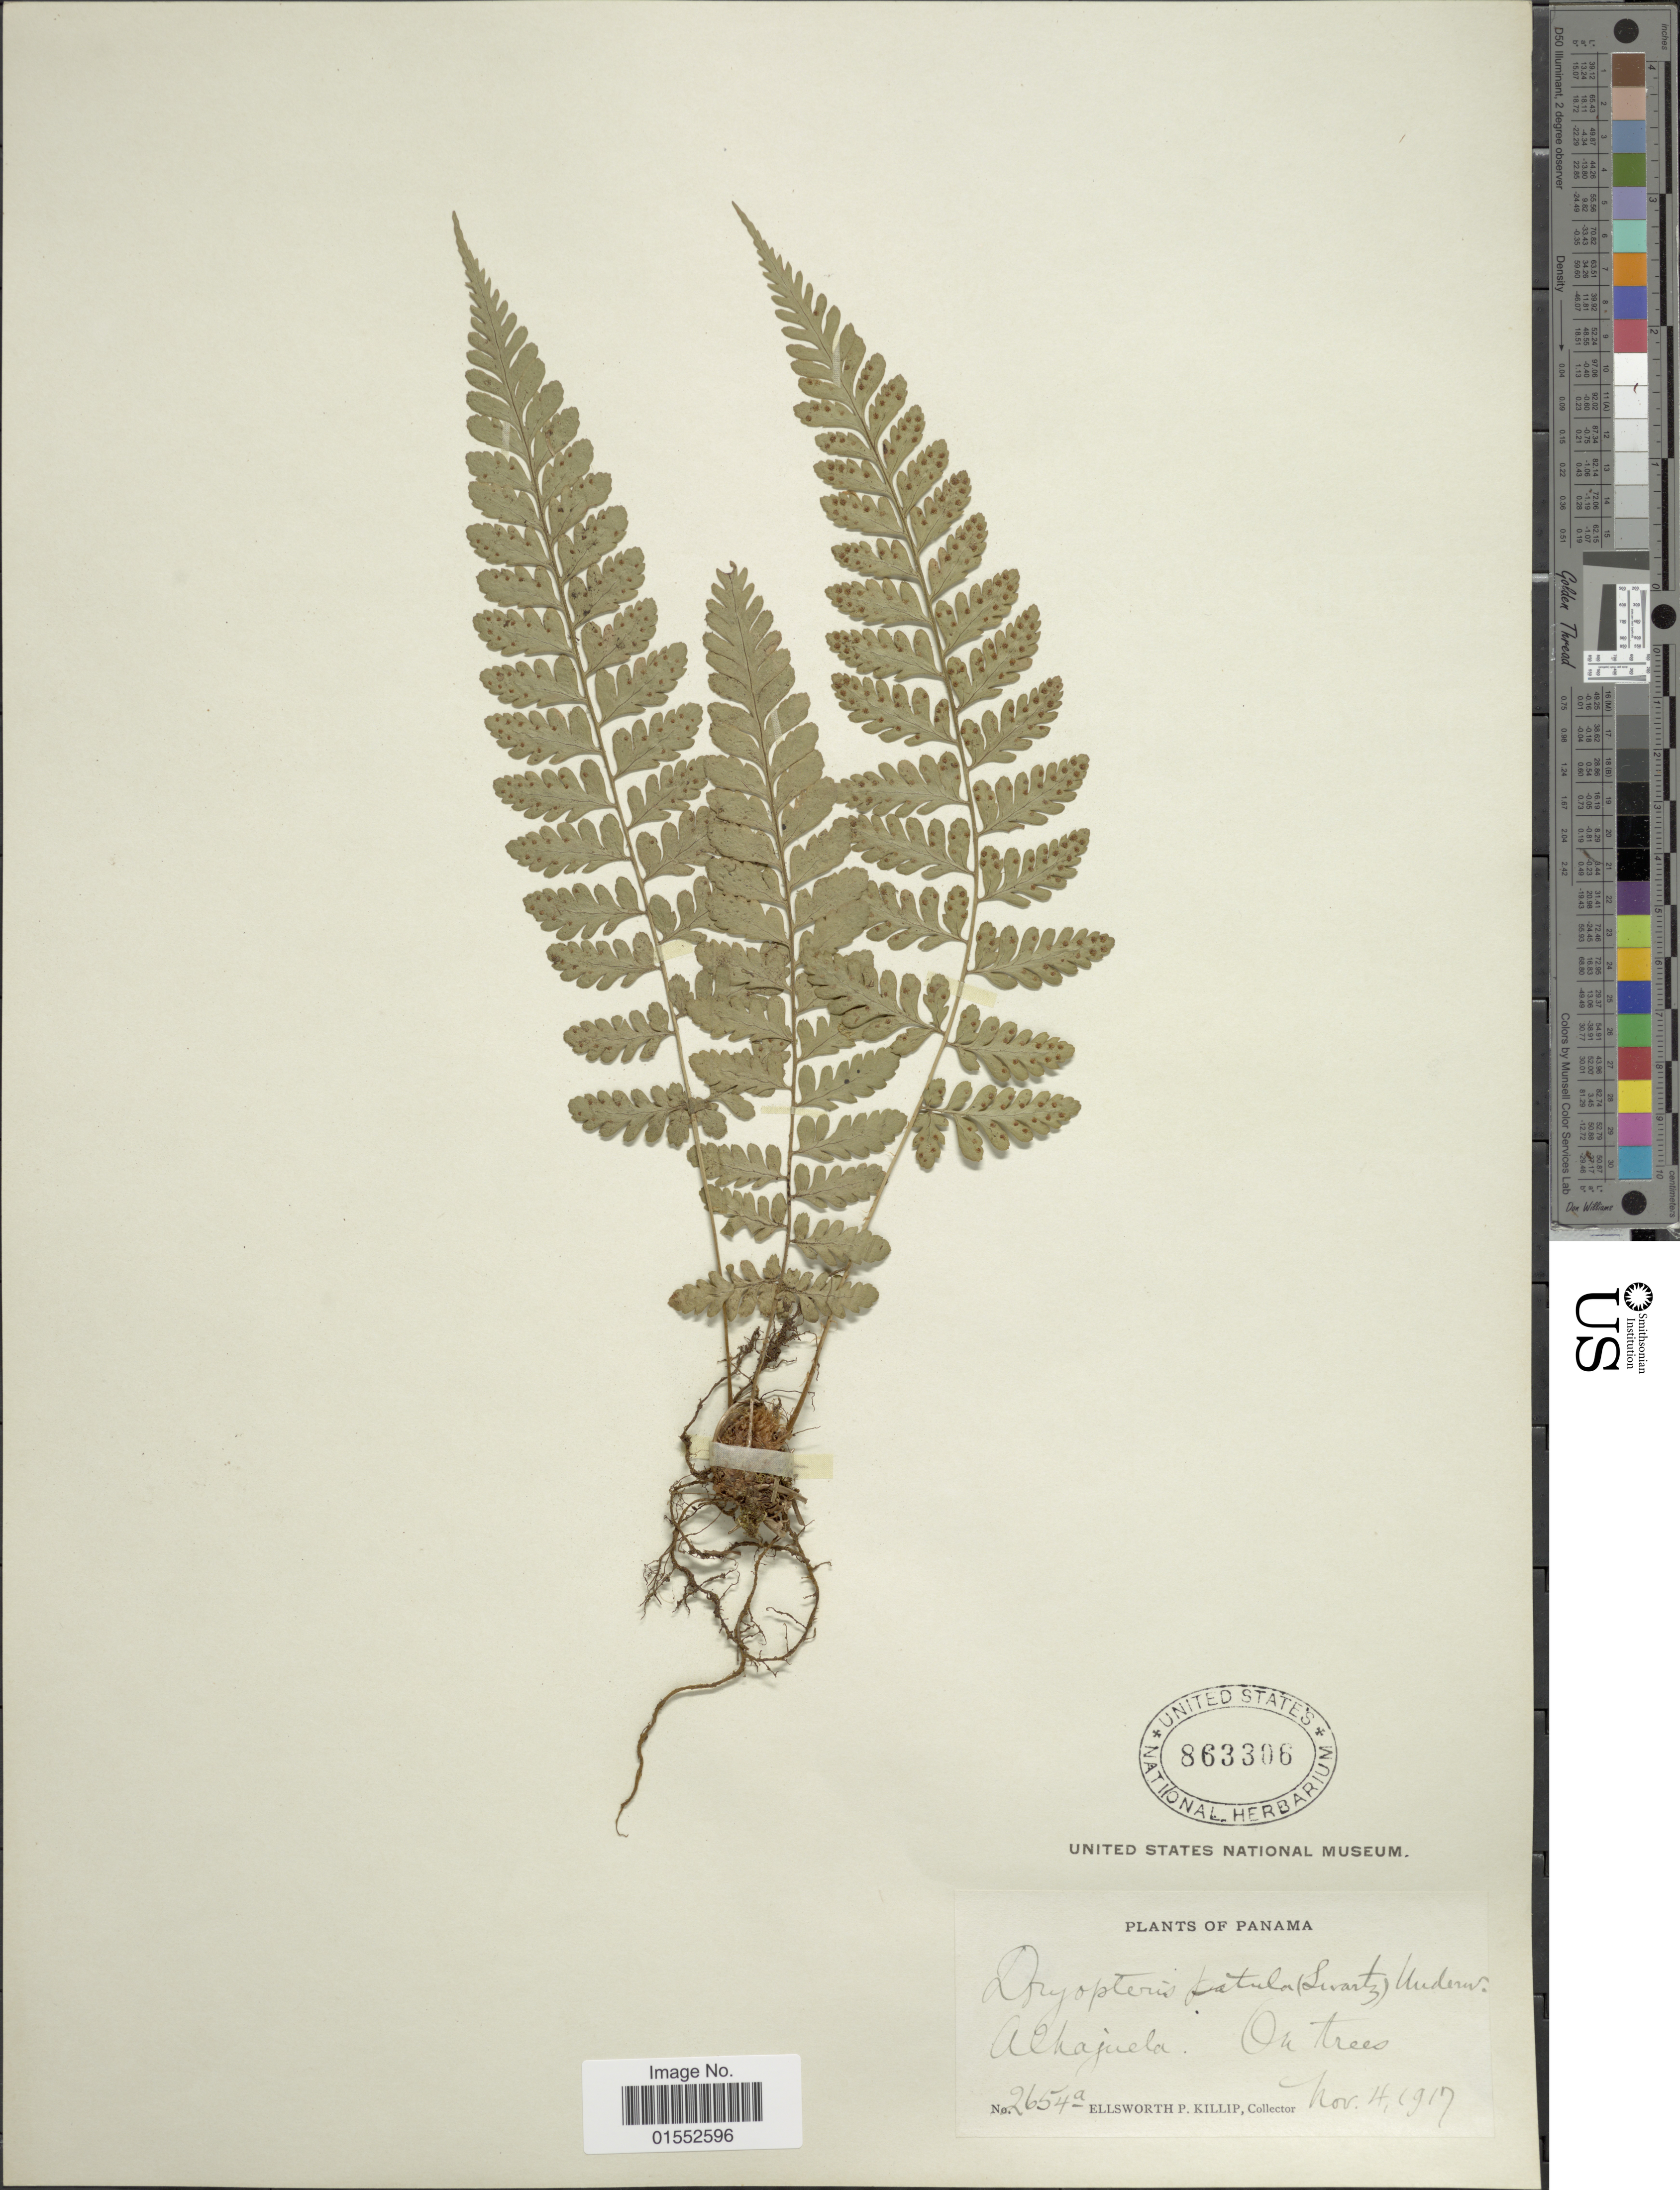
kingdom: Plantae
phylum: Tracheophyta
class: Polypodiopsida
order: Polypodiales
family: Dryopteridaceae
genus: Dryopteris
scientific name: Dryopteris patula var. serrata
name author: (Mett.) C.V. Morton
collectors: E. P. Killip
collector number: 2654a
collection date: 1917-11-04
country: Costa Rica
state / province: Alajuela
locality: Alhajuela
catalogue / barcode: US 863306